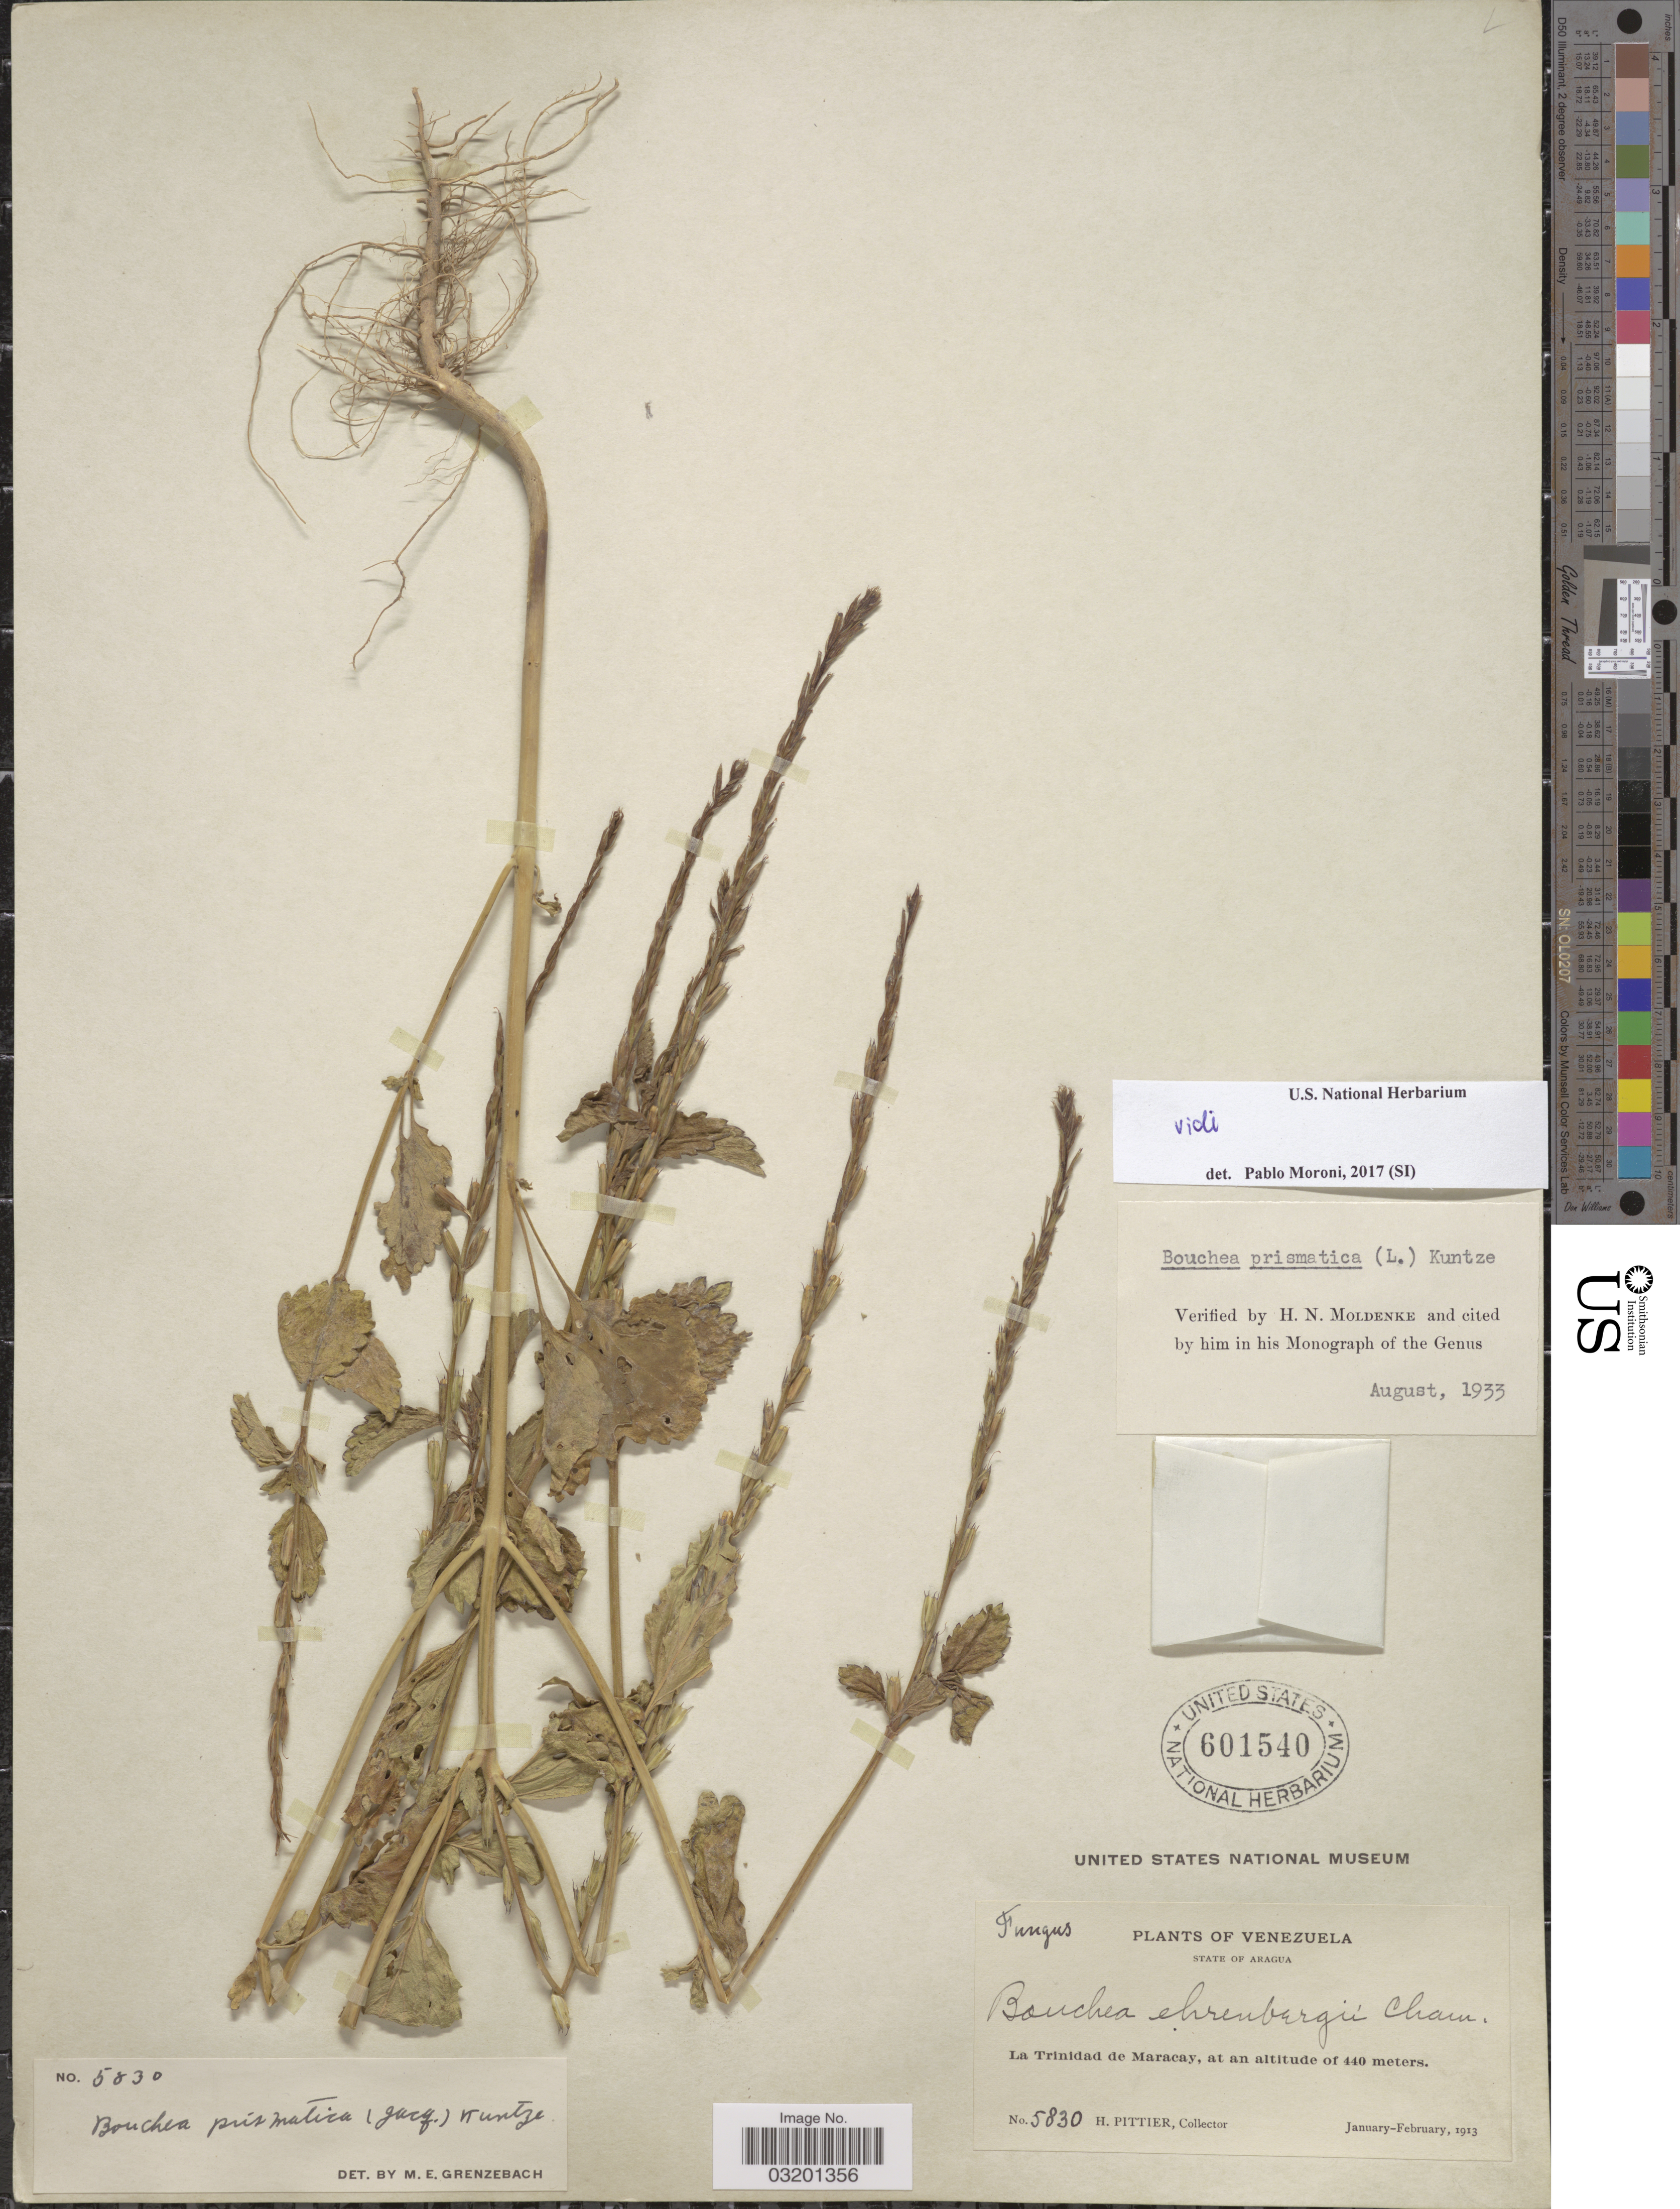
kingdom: Plantae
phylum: Tracheophyta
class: Magnoliopsida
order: Lamiales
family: Verbenaceae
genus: Bouchea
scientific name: Bouchea prismatica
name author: (L.) Kuntze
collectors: H. F. Pittier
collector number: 5830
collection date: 1913-01/1913-02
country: Venezuela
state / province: Aragua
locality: La Trinidad de Maracay.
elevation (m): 440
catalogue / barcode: US 601540